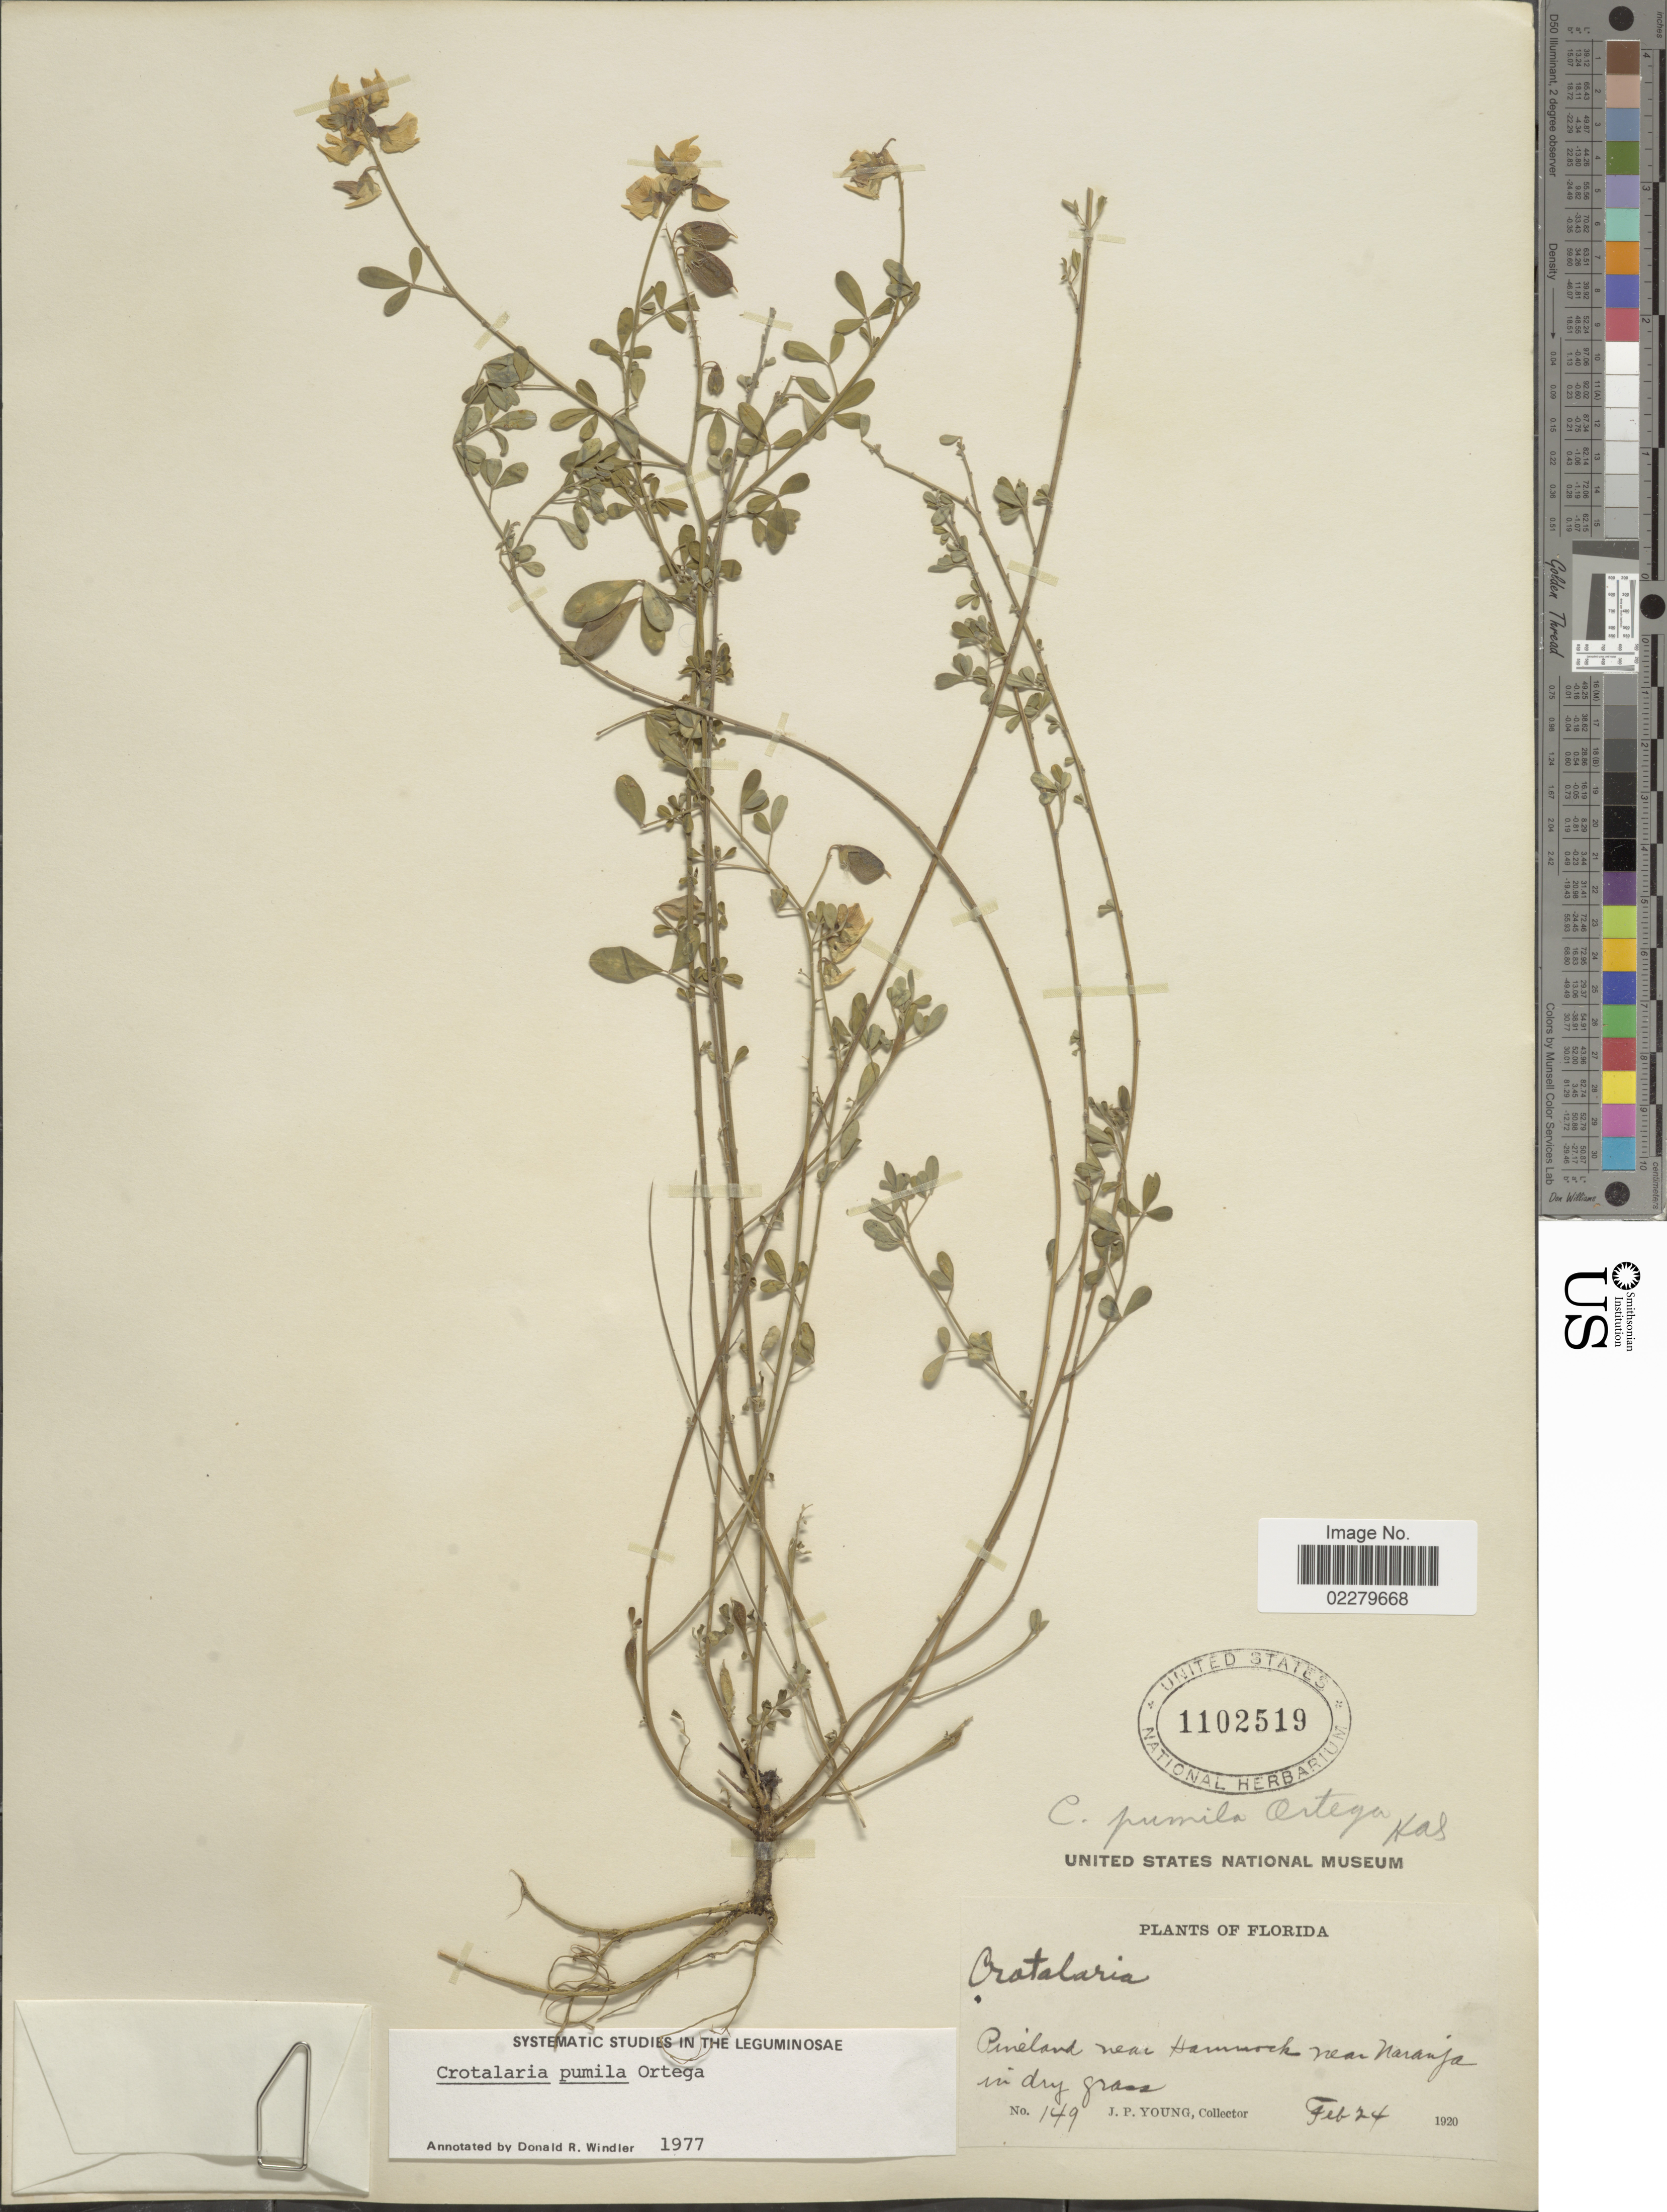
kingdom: Plantae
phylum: Tracheophyta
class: Magnoliopsida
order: Fabales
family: Fabaceae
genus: Crotalaria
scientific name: Crotalaria pumila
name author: Ortega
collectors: J. P. Young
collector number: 149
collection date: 1920-02-24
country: United States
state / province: Florida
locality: Pineland near Hammock near Naranja in dry grass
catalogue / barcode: US 1102519